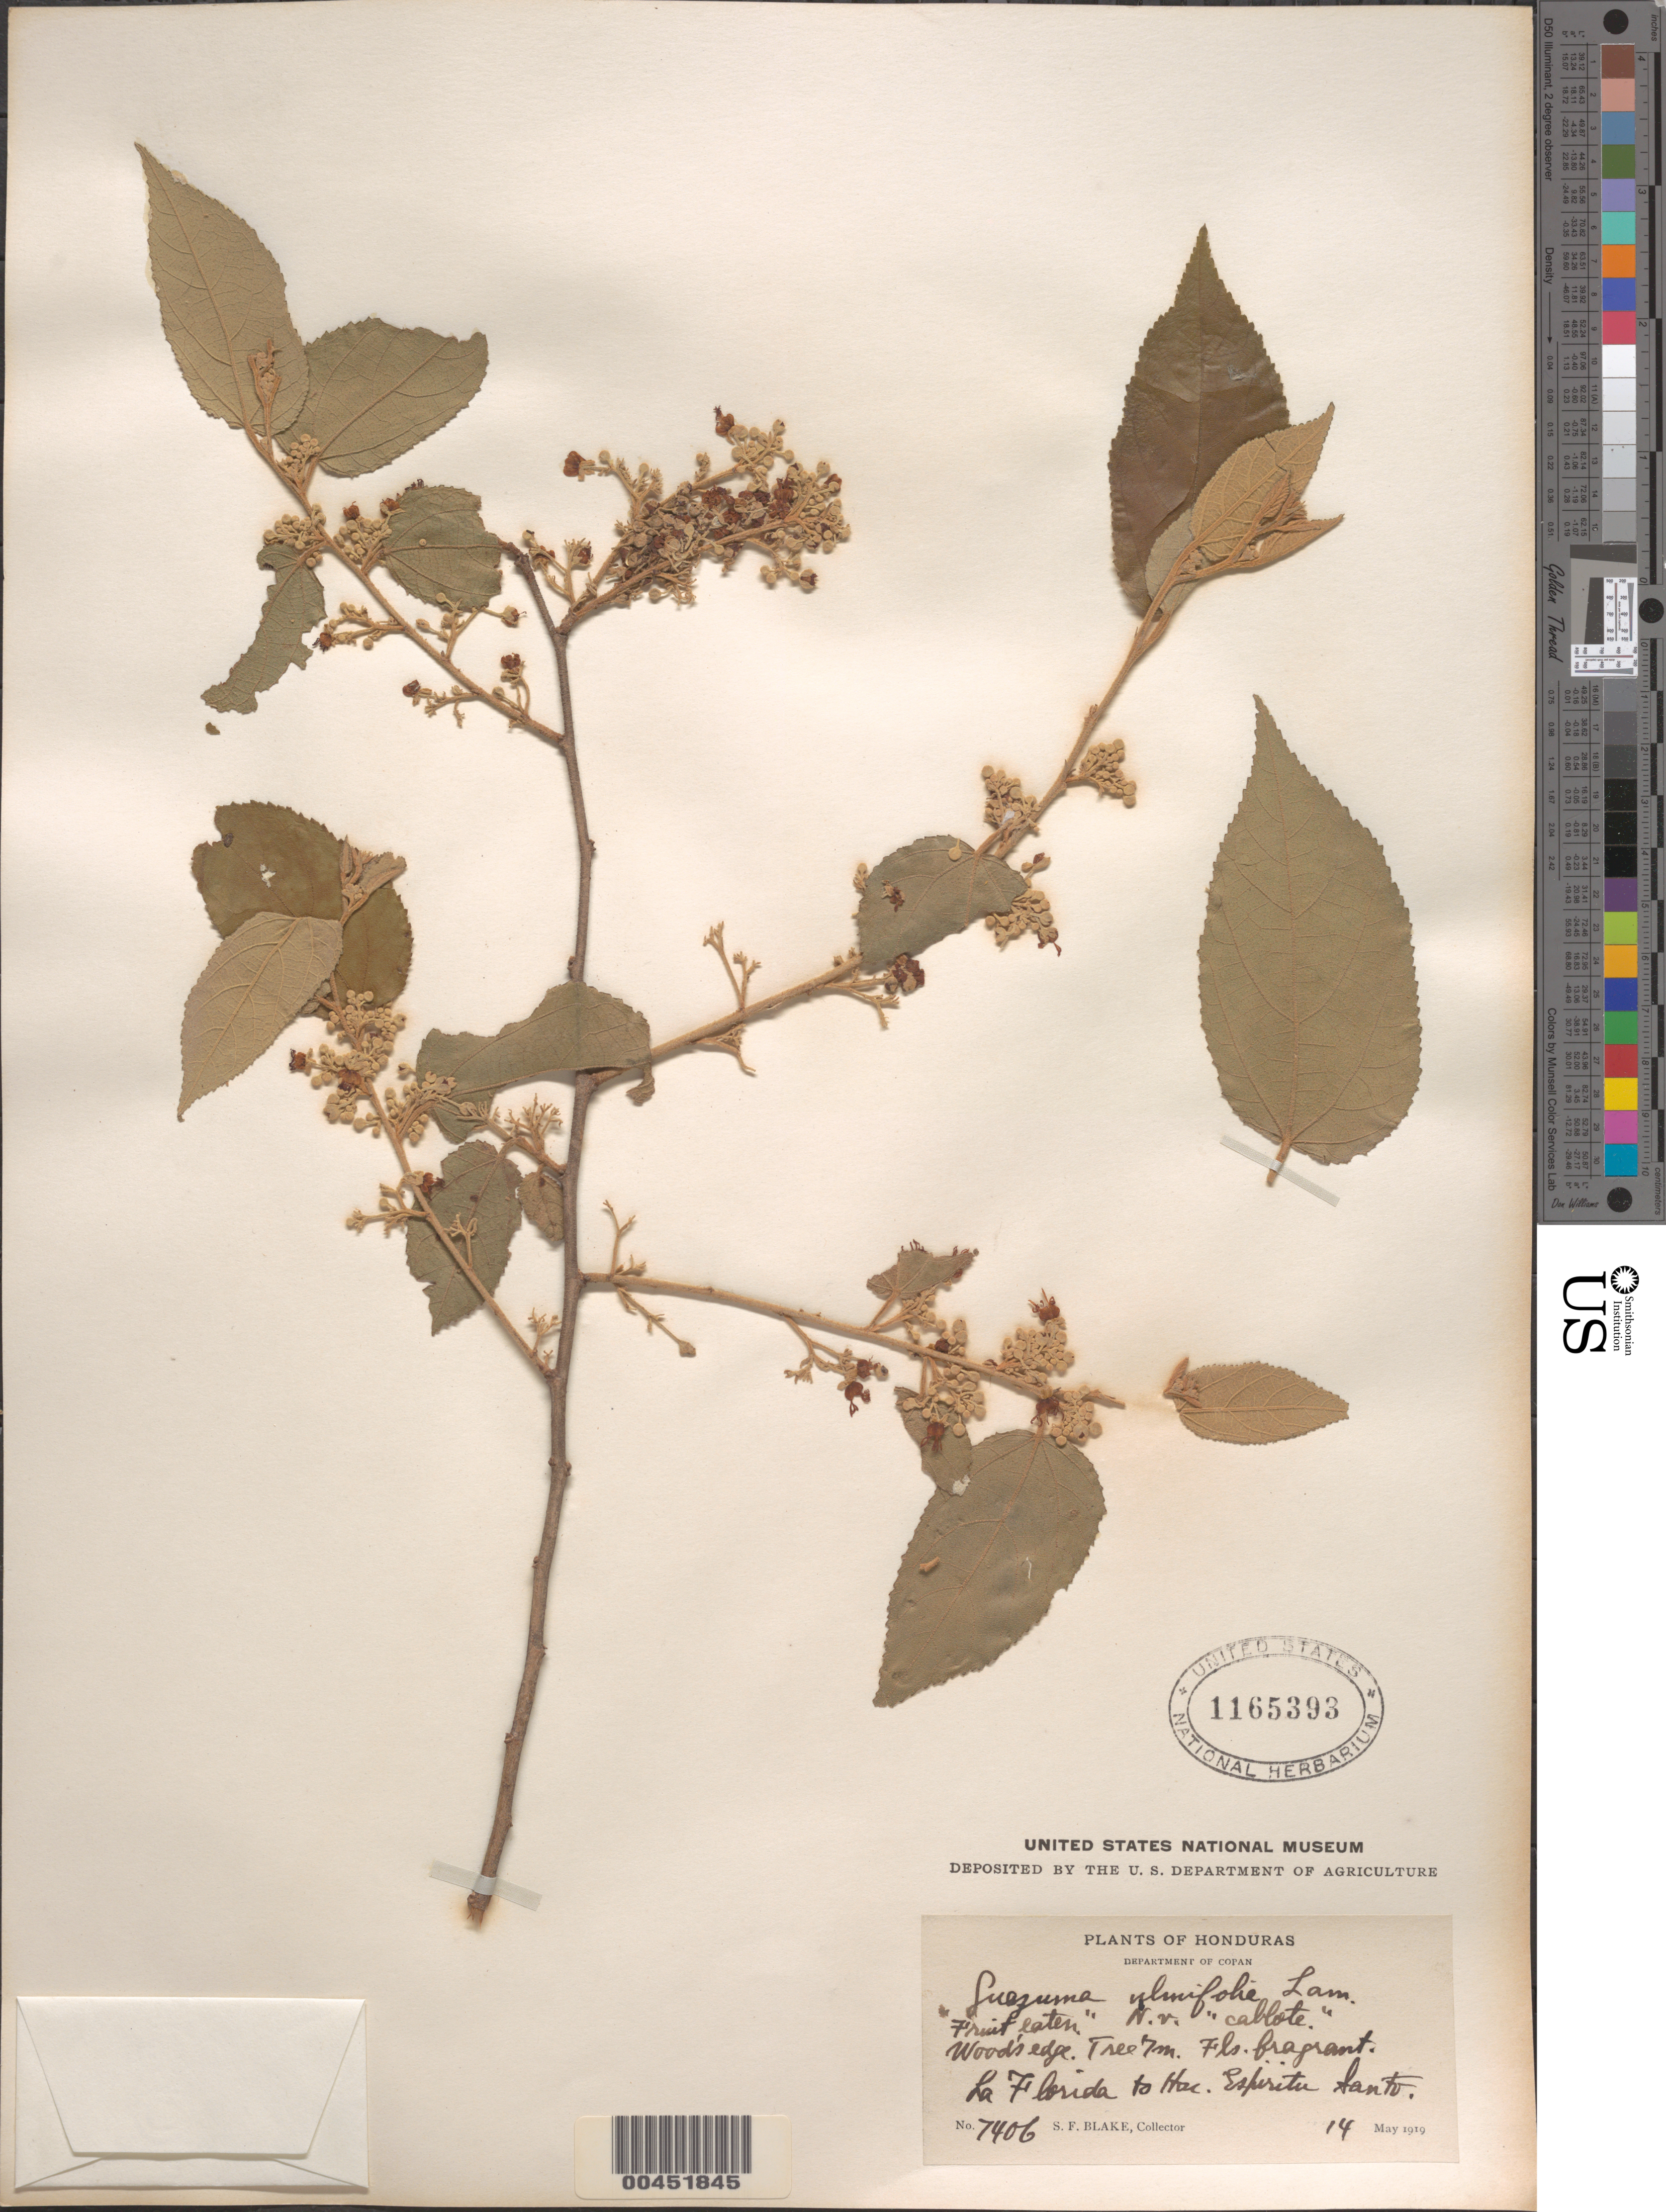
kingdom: Plantae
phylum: Tracheophyta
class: Magnoliopsida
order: Malvales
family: Malvaceae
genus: Guazuma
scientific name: Guazuma ulmifolia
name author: Lam.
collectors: S. Blake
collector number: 7406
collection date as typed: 14 May 1919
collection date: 1919-05-14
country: Honduras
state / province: Copán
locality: La Florida to Hac. Espiritu Santo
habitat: wood's edge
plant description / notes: Common name: cablote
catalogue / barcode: US 1165393